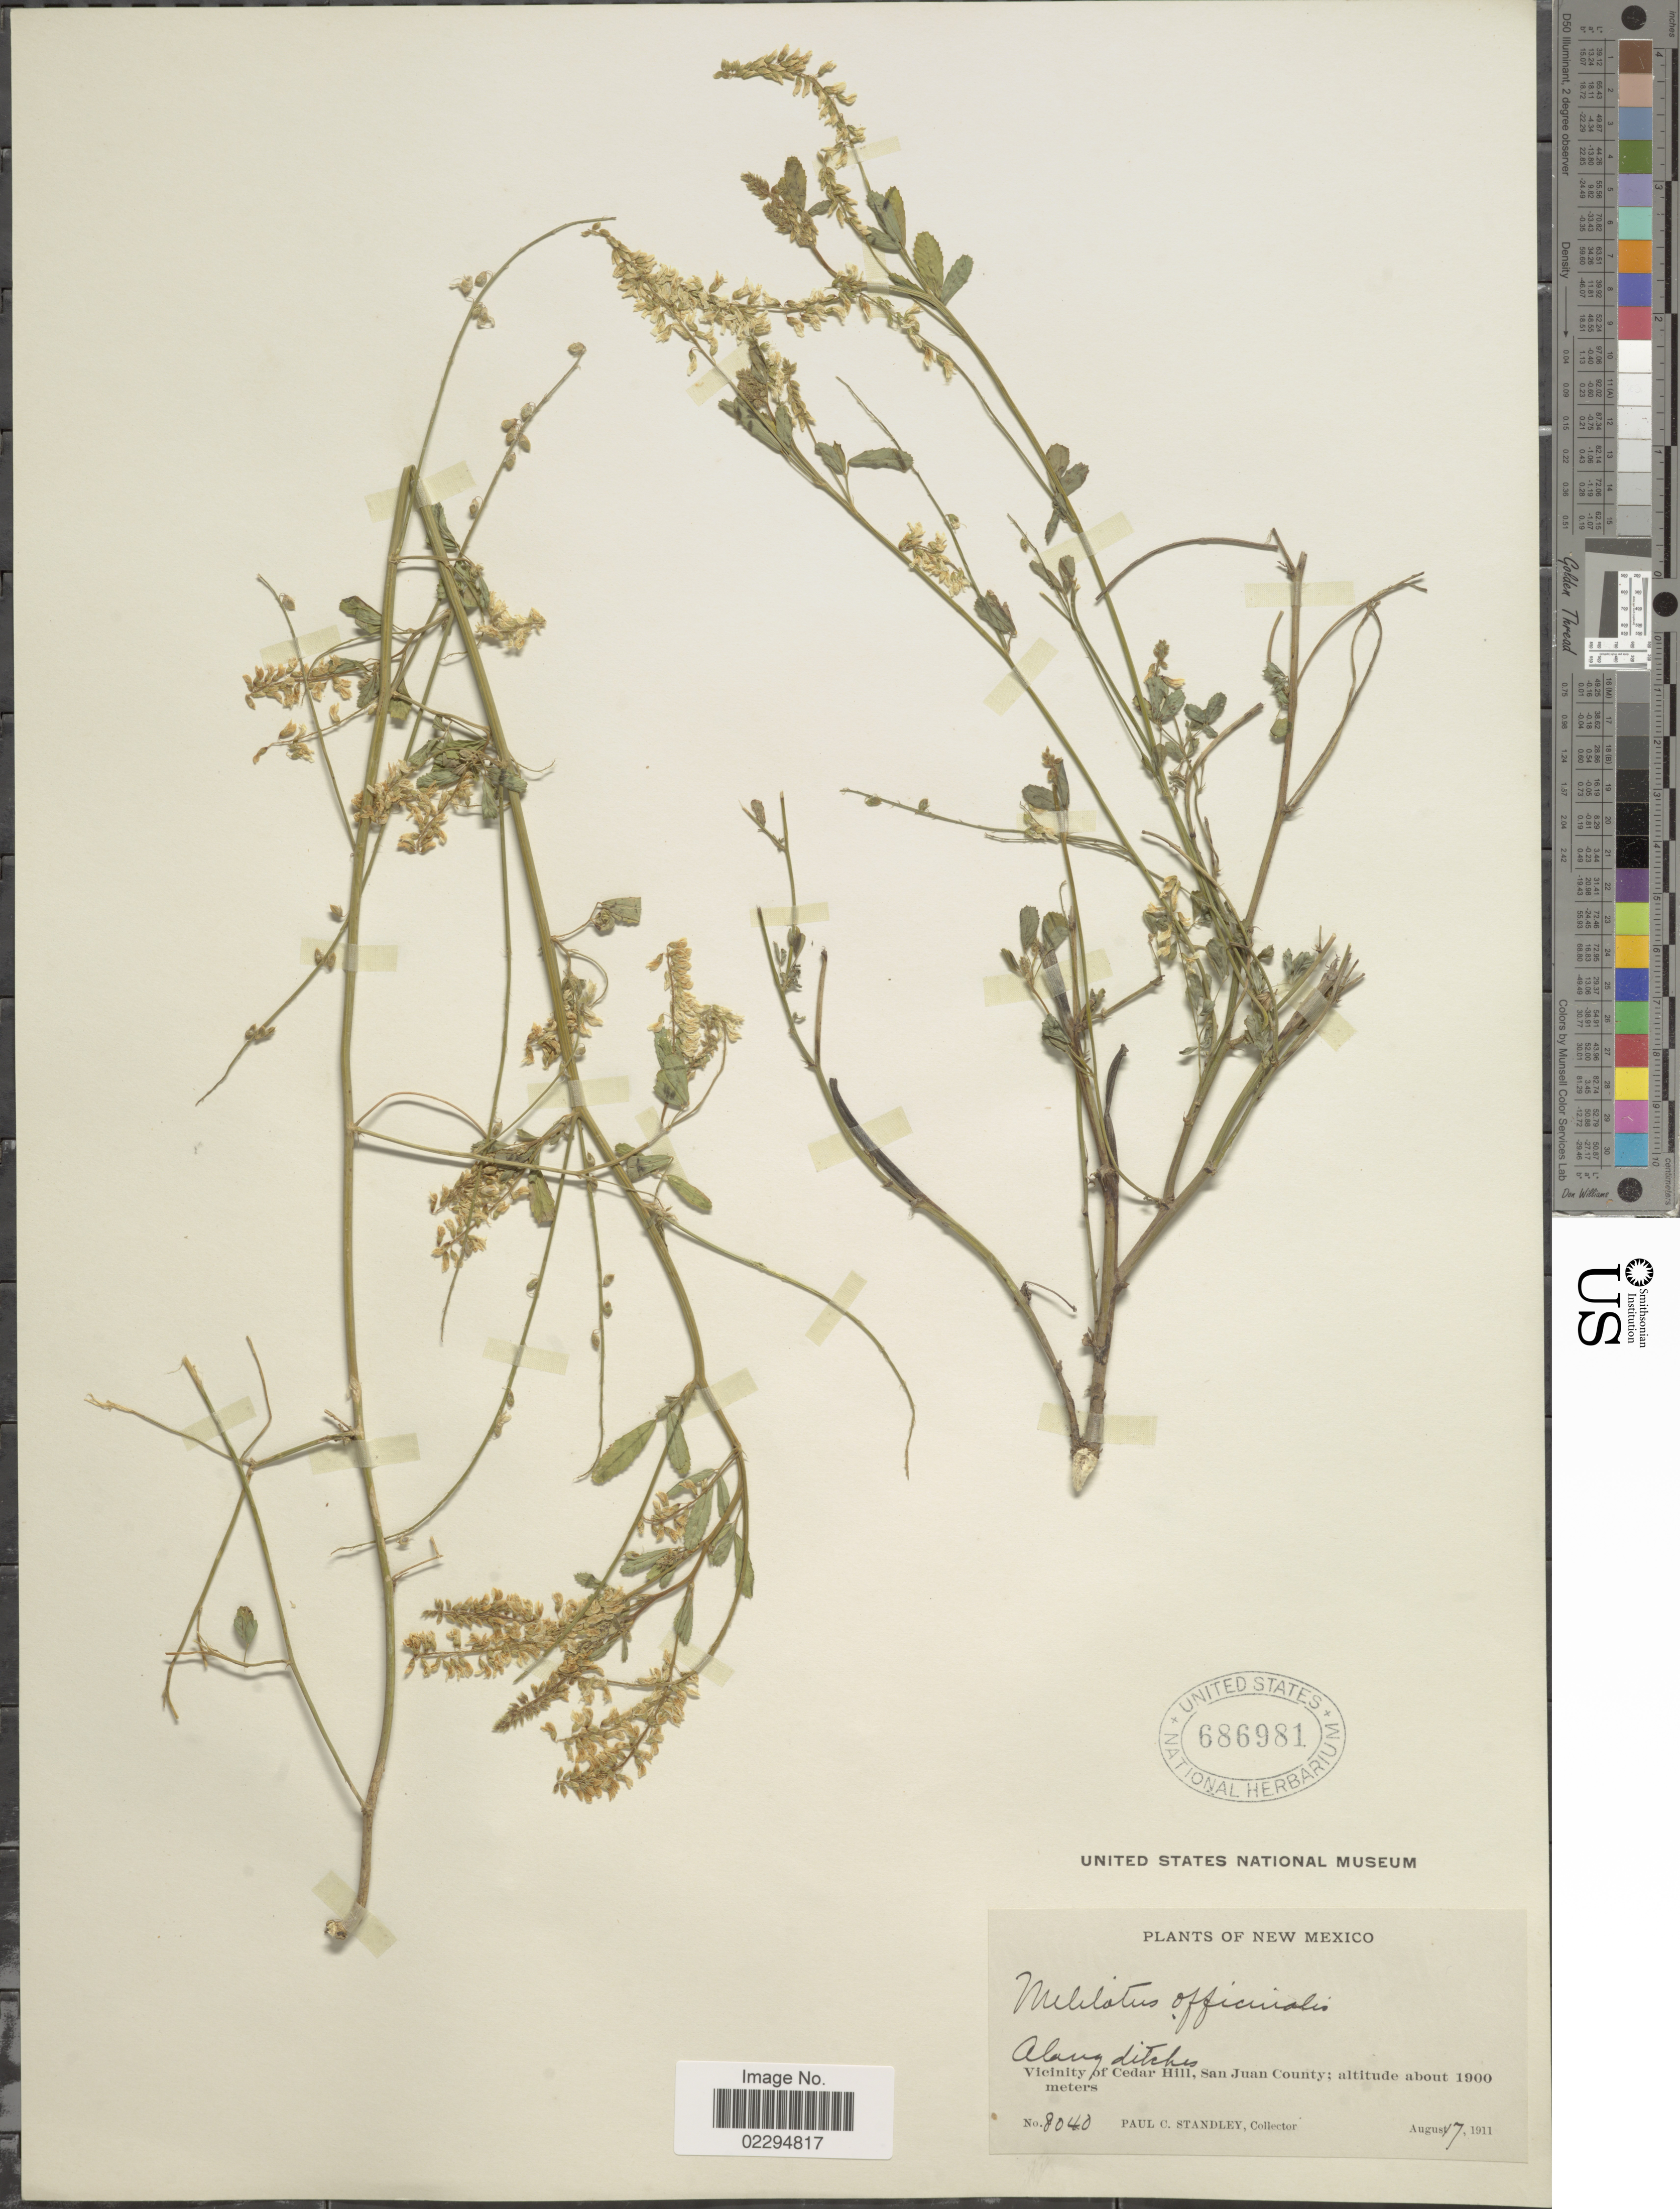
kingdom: Plantae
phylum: Tracheophyta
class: Magnoliopsida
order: Fabales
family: Fabaceae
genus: Melilotus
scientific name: Melilotus officinalis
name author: (L.) Lam.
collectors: P. C. Standley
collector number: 8040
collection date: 1911-08-17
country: United States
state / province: New Mexico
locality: Along ditches, Vicinity of Cedar Hill, San Juan County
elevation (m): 1900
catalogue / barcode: US 686981